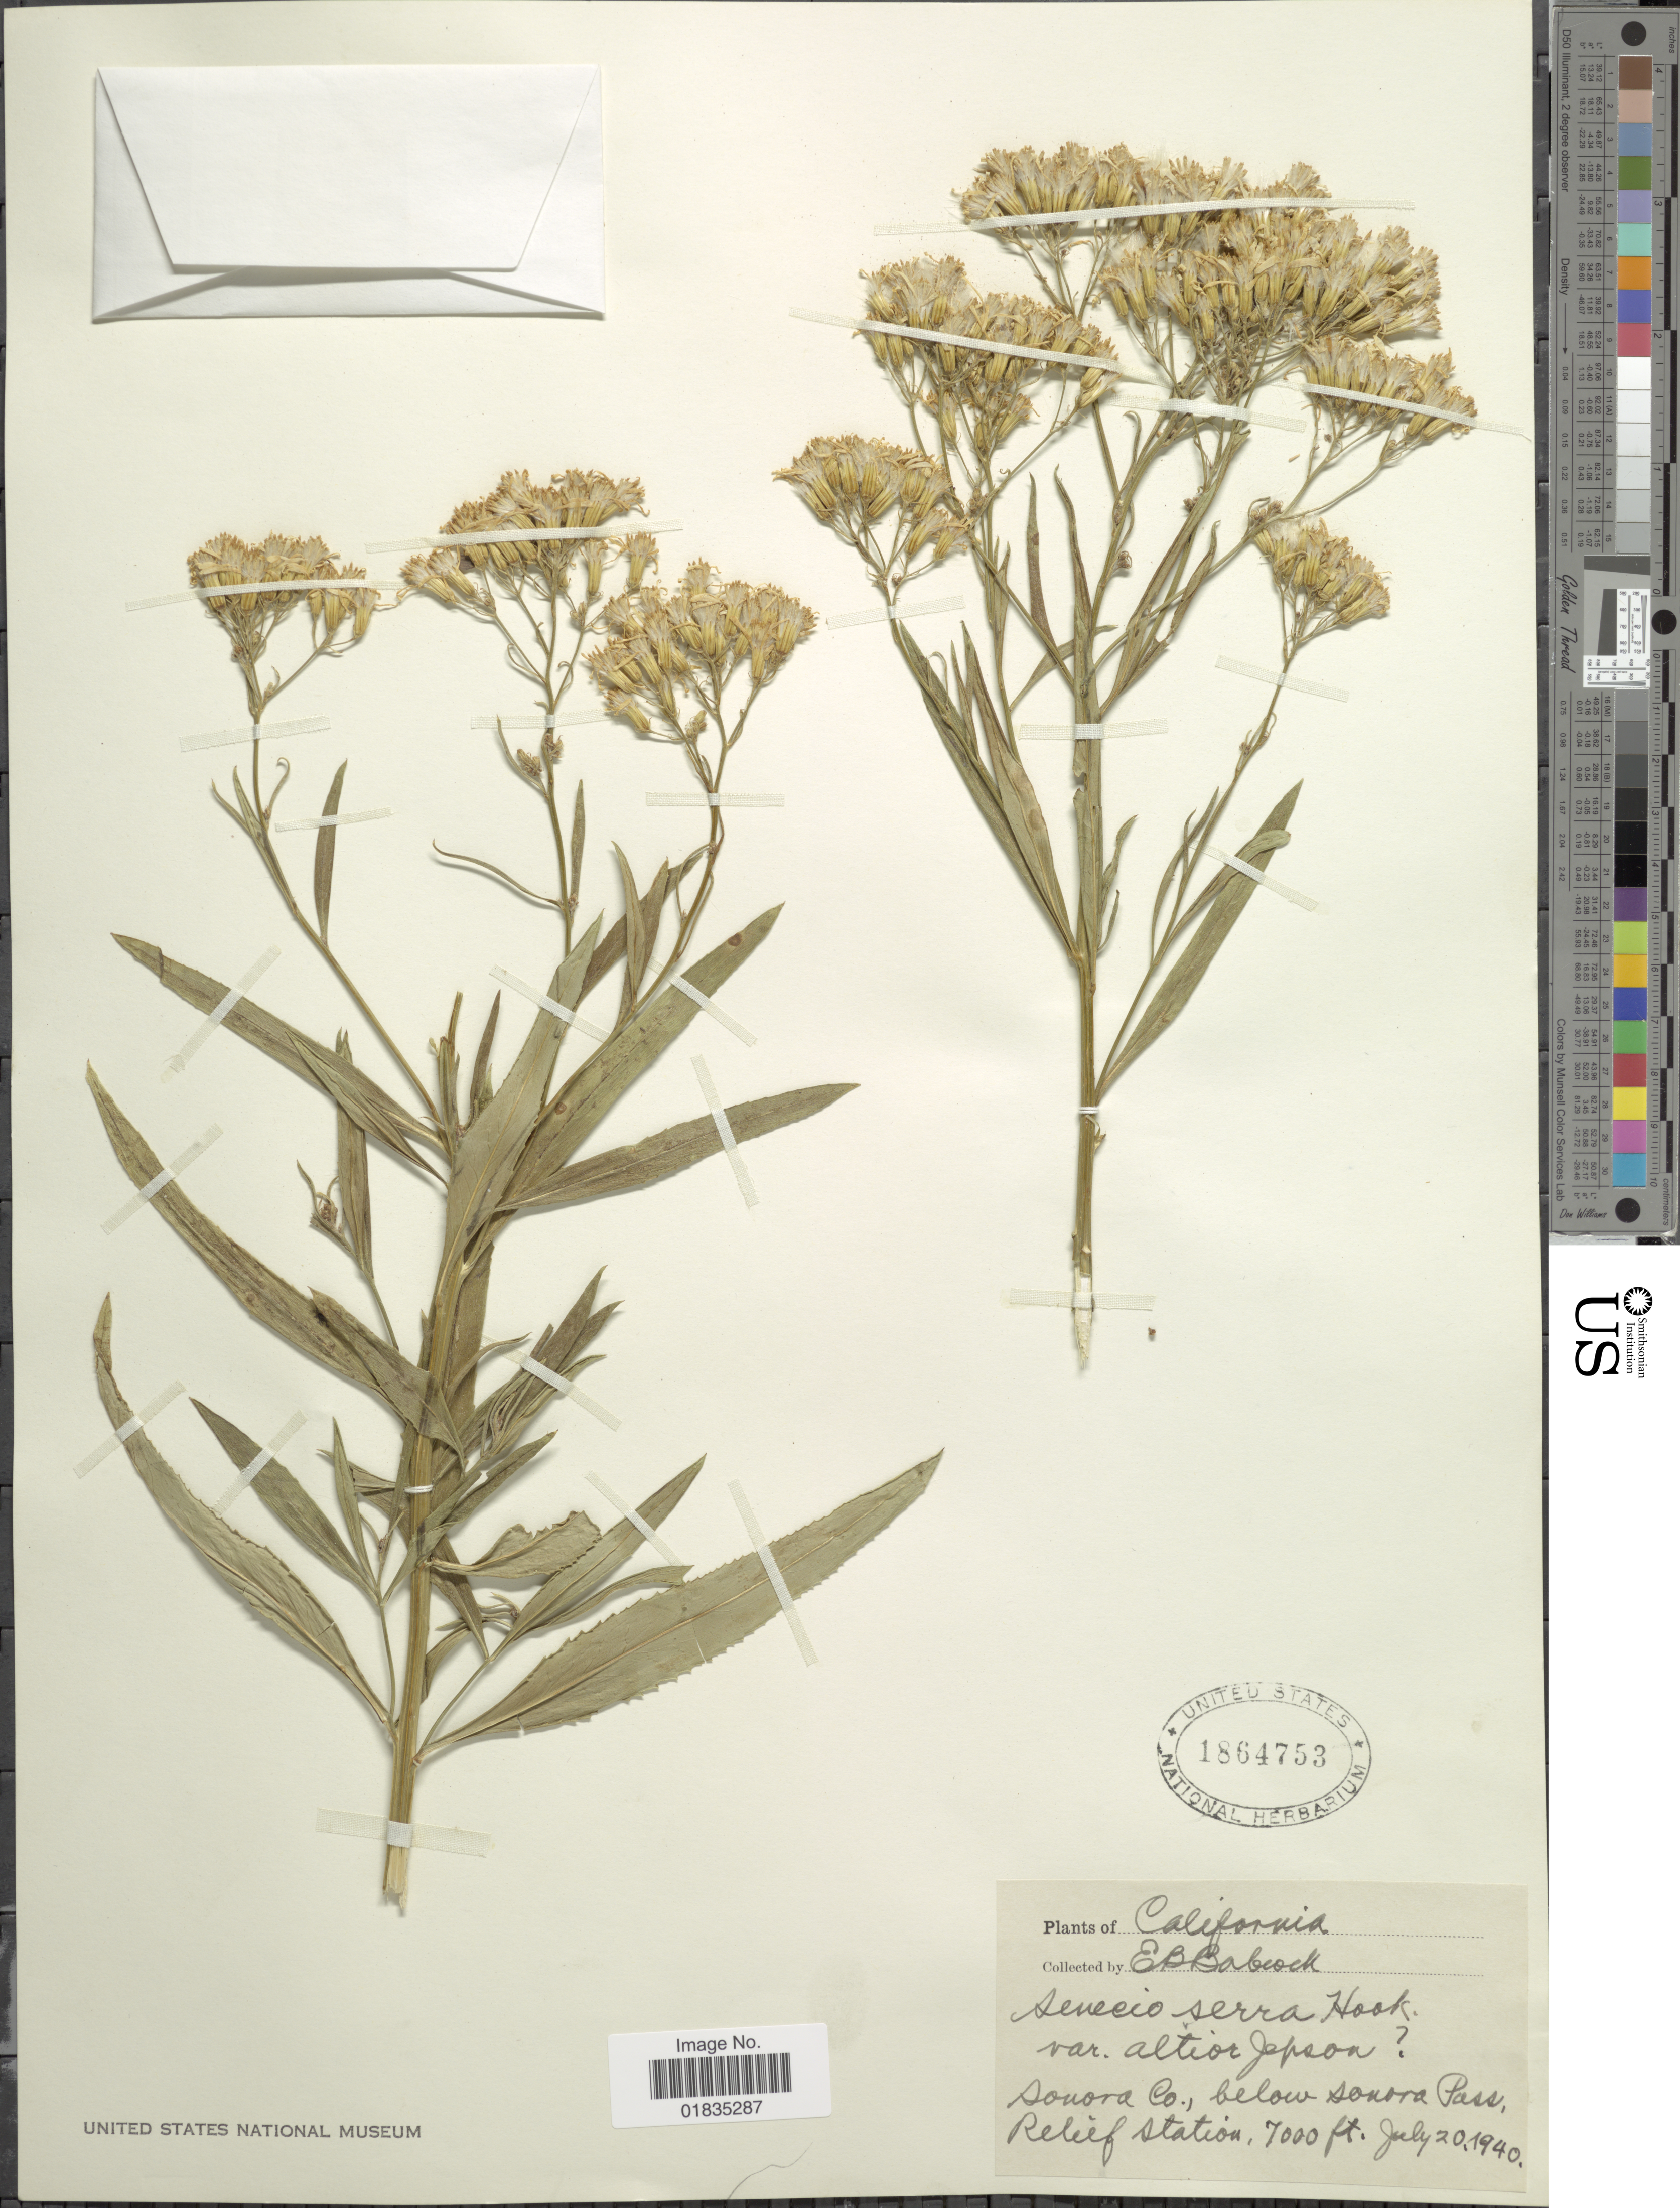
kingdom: Plantae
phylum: Tracheophyta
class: Magnoliopsida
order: Asterales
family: Asteraceae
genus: Senecio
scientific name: Senecio serra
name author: Hook.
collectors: E. B. Babcock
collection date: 1940-07-20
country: United States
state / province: California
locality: Sonora Co., below Sonora Pass, Relief Station.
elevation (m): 2134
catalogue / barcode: US 1864753